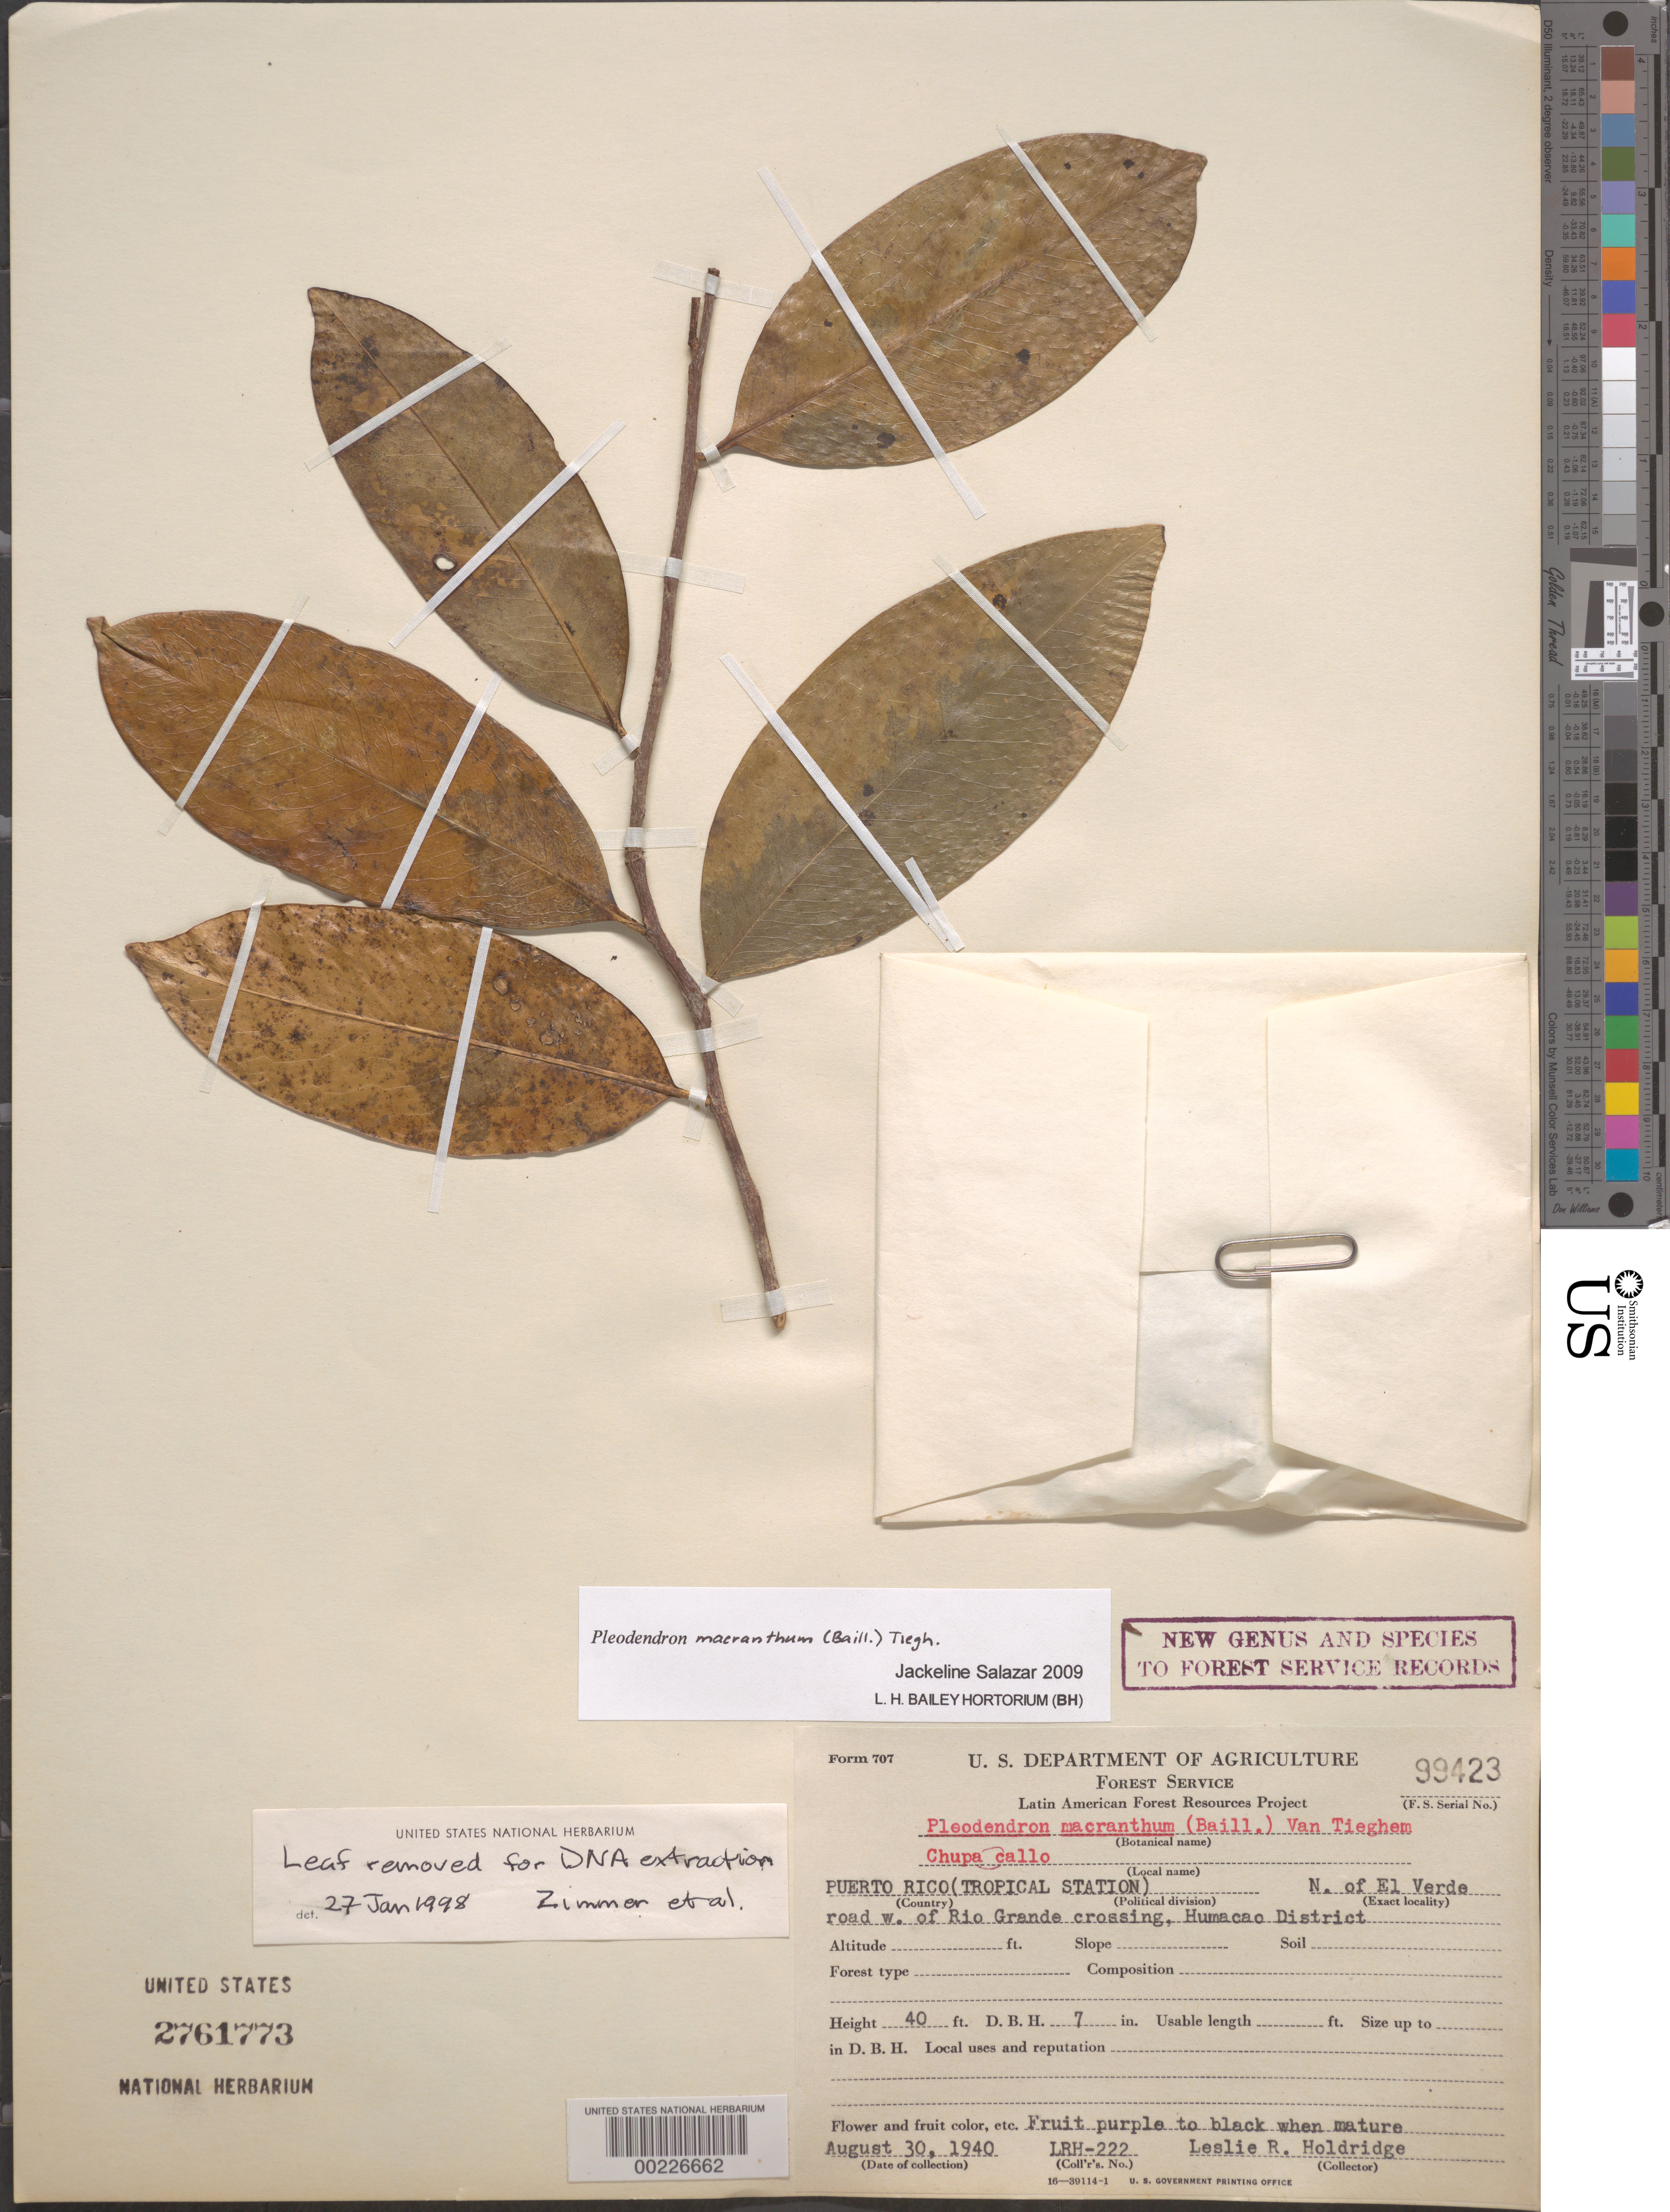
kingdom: Plantae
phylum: Tracheophyta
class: Magnoliopsida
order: Canellales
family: Canellaceae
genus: Pleodendron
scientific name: Pleodendron macranthum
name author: (Baill.) Tiegh.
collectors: L. Holdridge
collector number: Lrh-222 / 99423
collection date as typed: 30 Aug 1940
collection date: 1940-08-30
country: Puerto Rico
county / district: Humacao Dist.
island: Greater Antilles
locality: N of el verde road w of rio grande crossing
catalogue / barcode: US 2761773